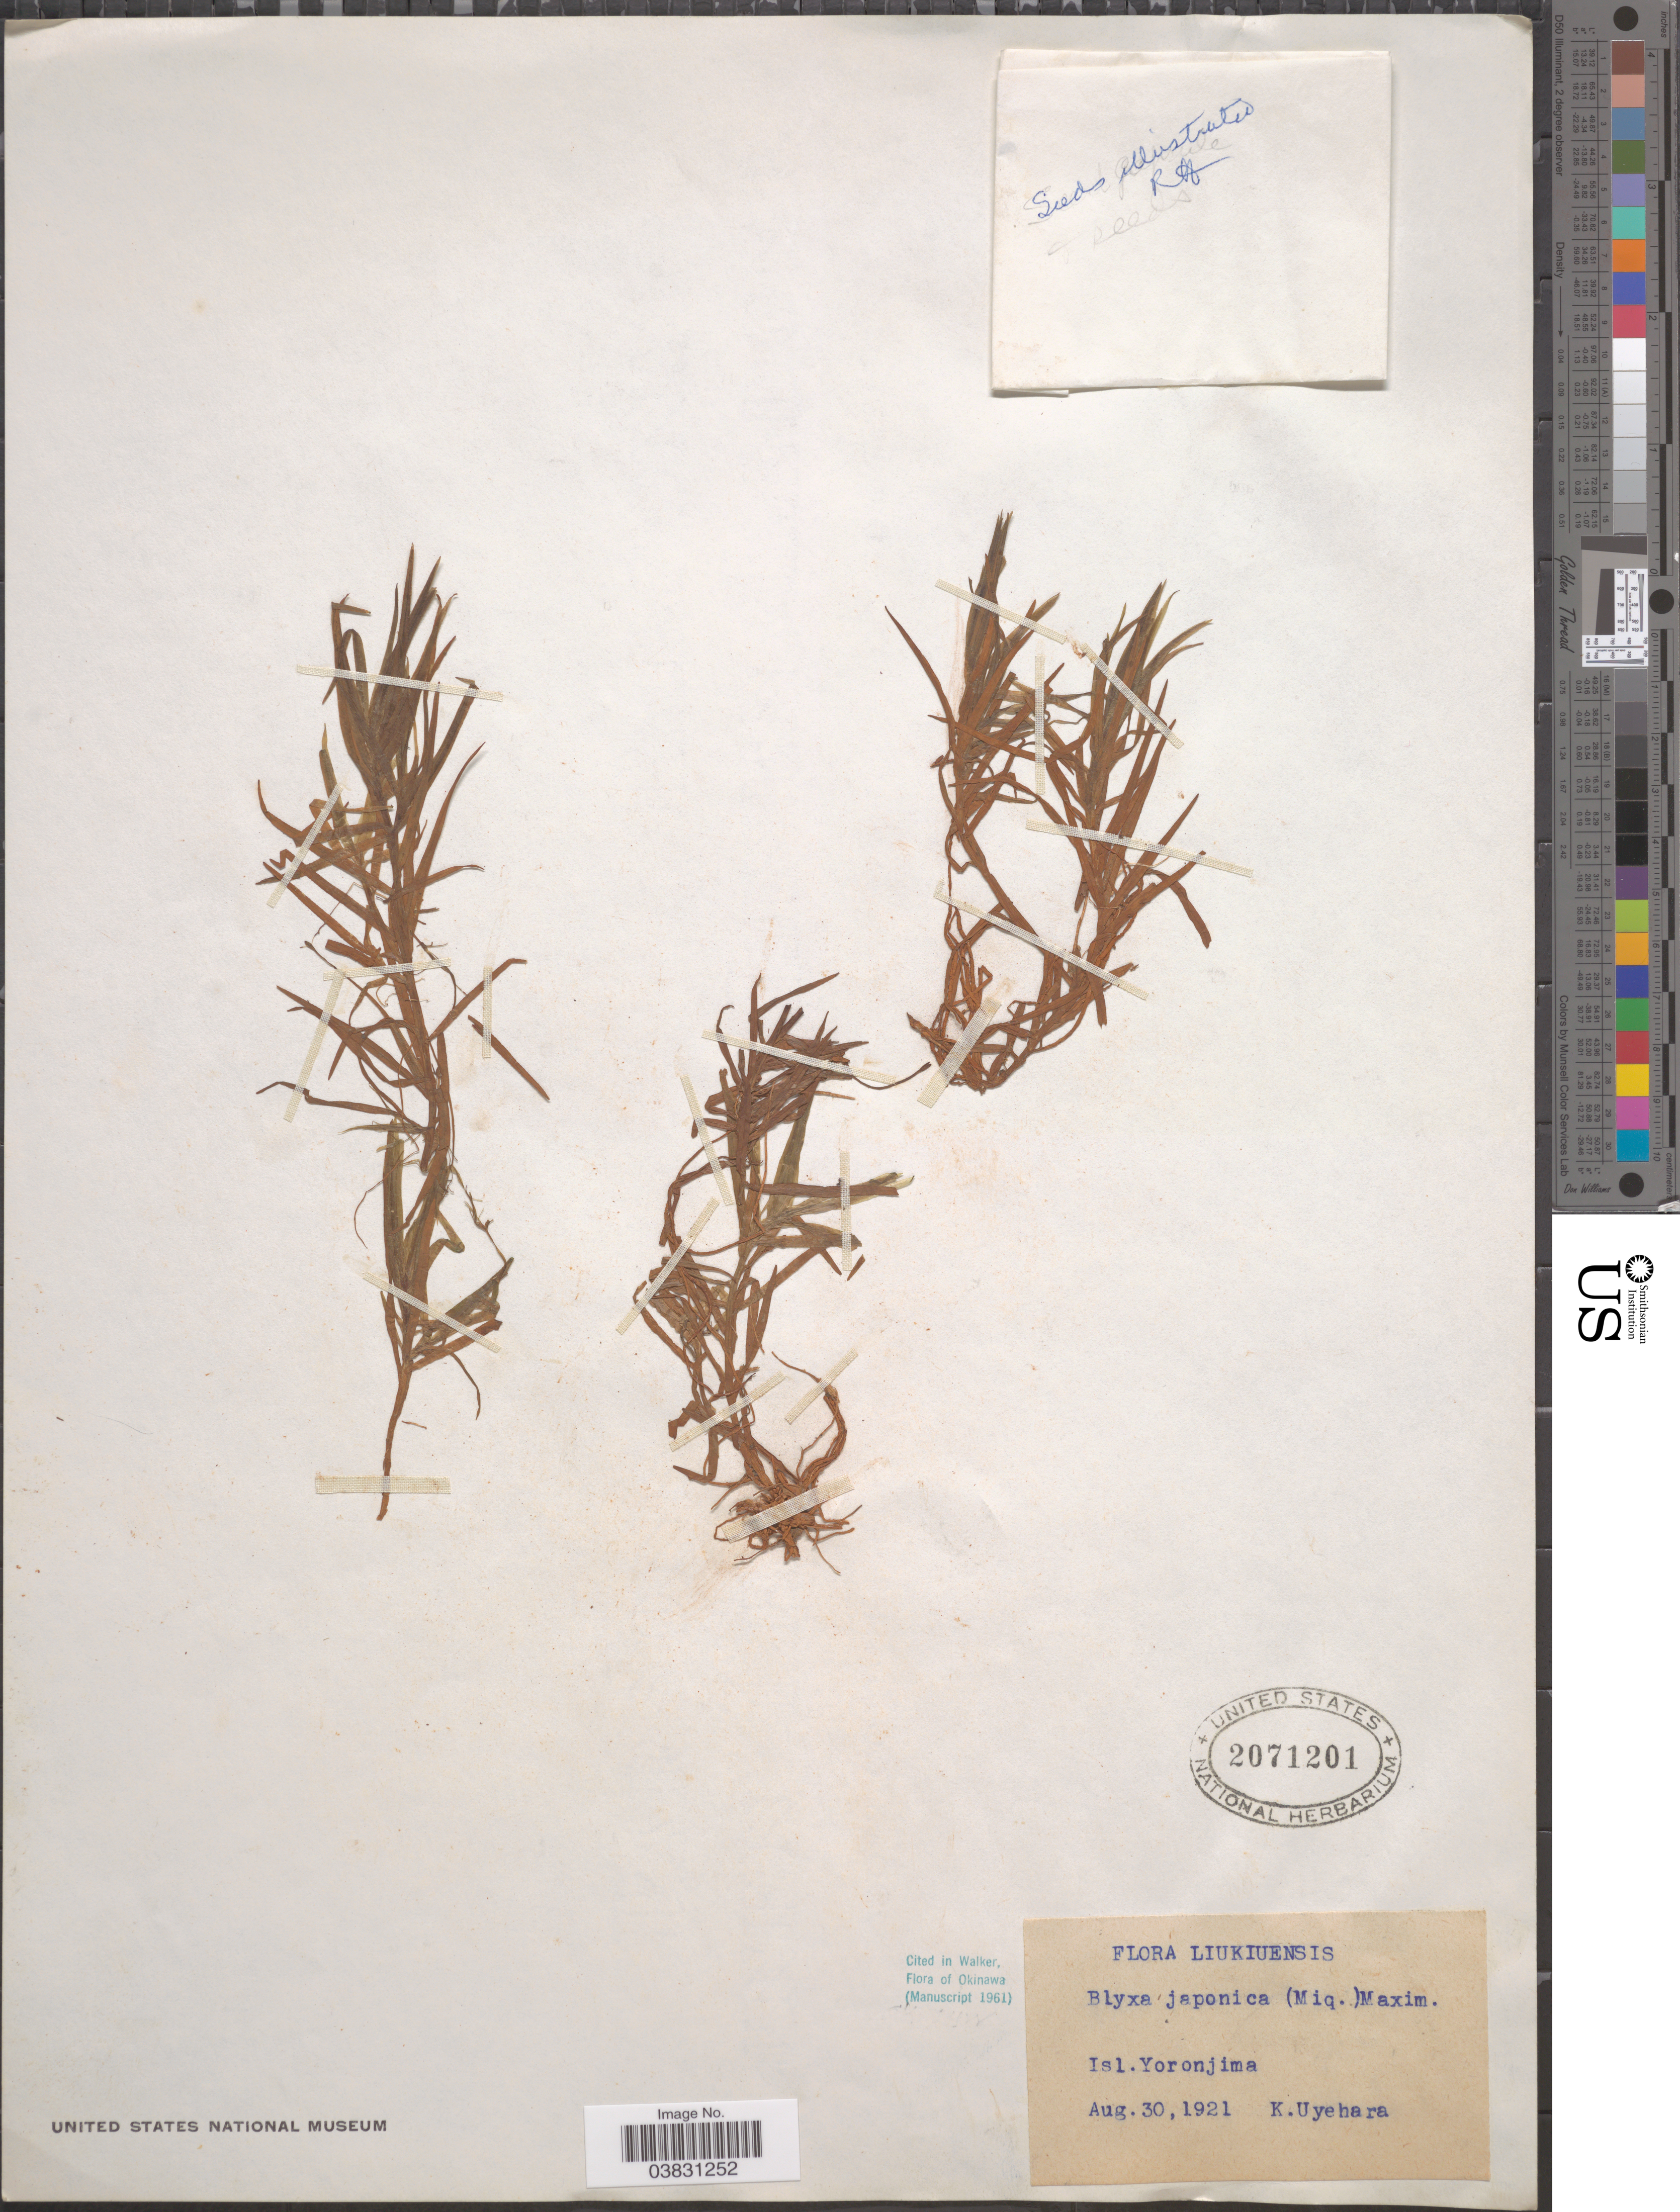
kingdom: Plantae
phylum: Tracheophyta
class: Liliopsida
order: Alismatales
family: Hydrocharitaceae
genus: Blyxa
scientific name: Blyxa japonica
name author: Maxim. et al.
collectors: K. Uyehara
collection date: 1921-08-30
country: Japan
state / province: Okinawa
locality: Liukiuensis. Isl. Yoronjima.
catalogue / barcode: US 2071201